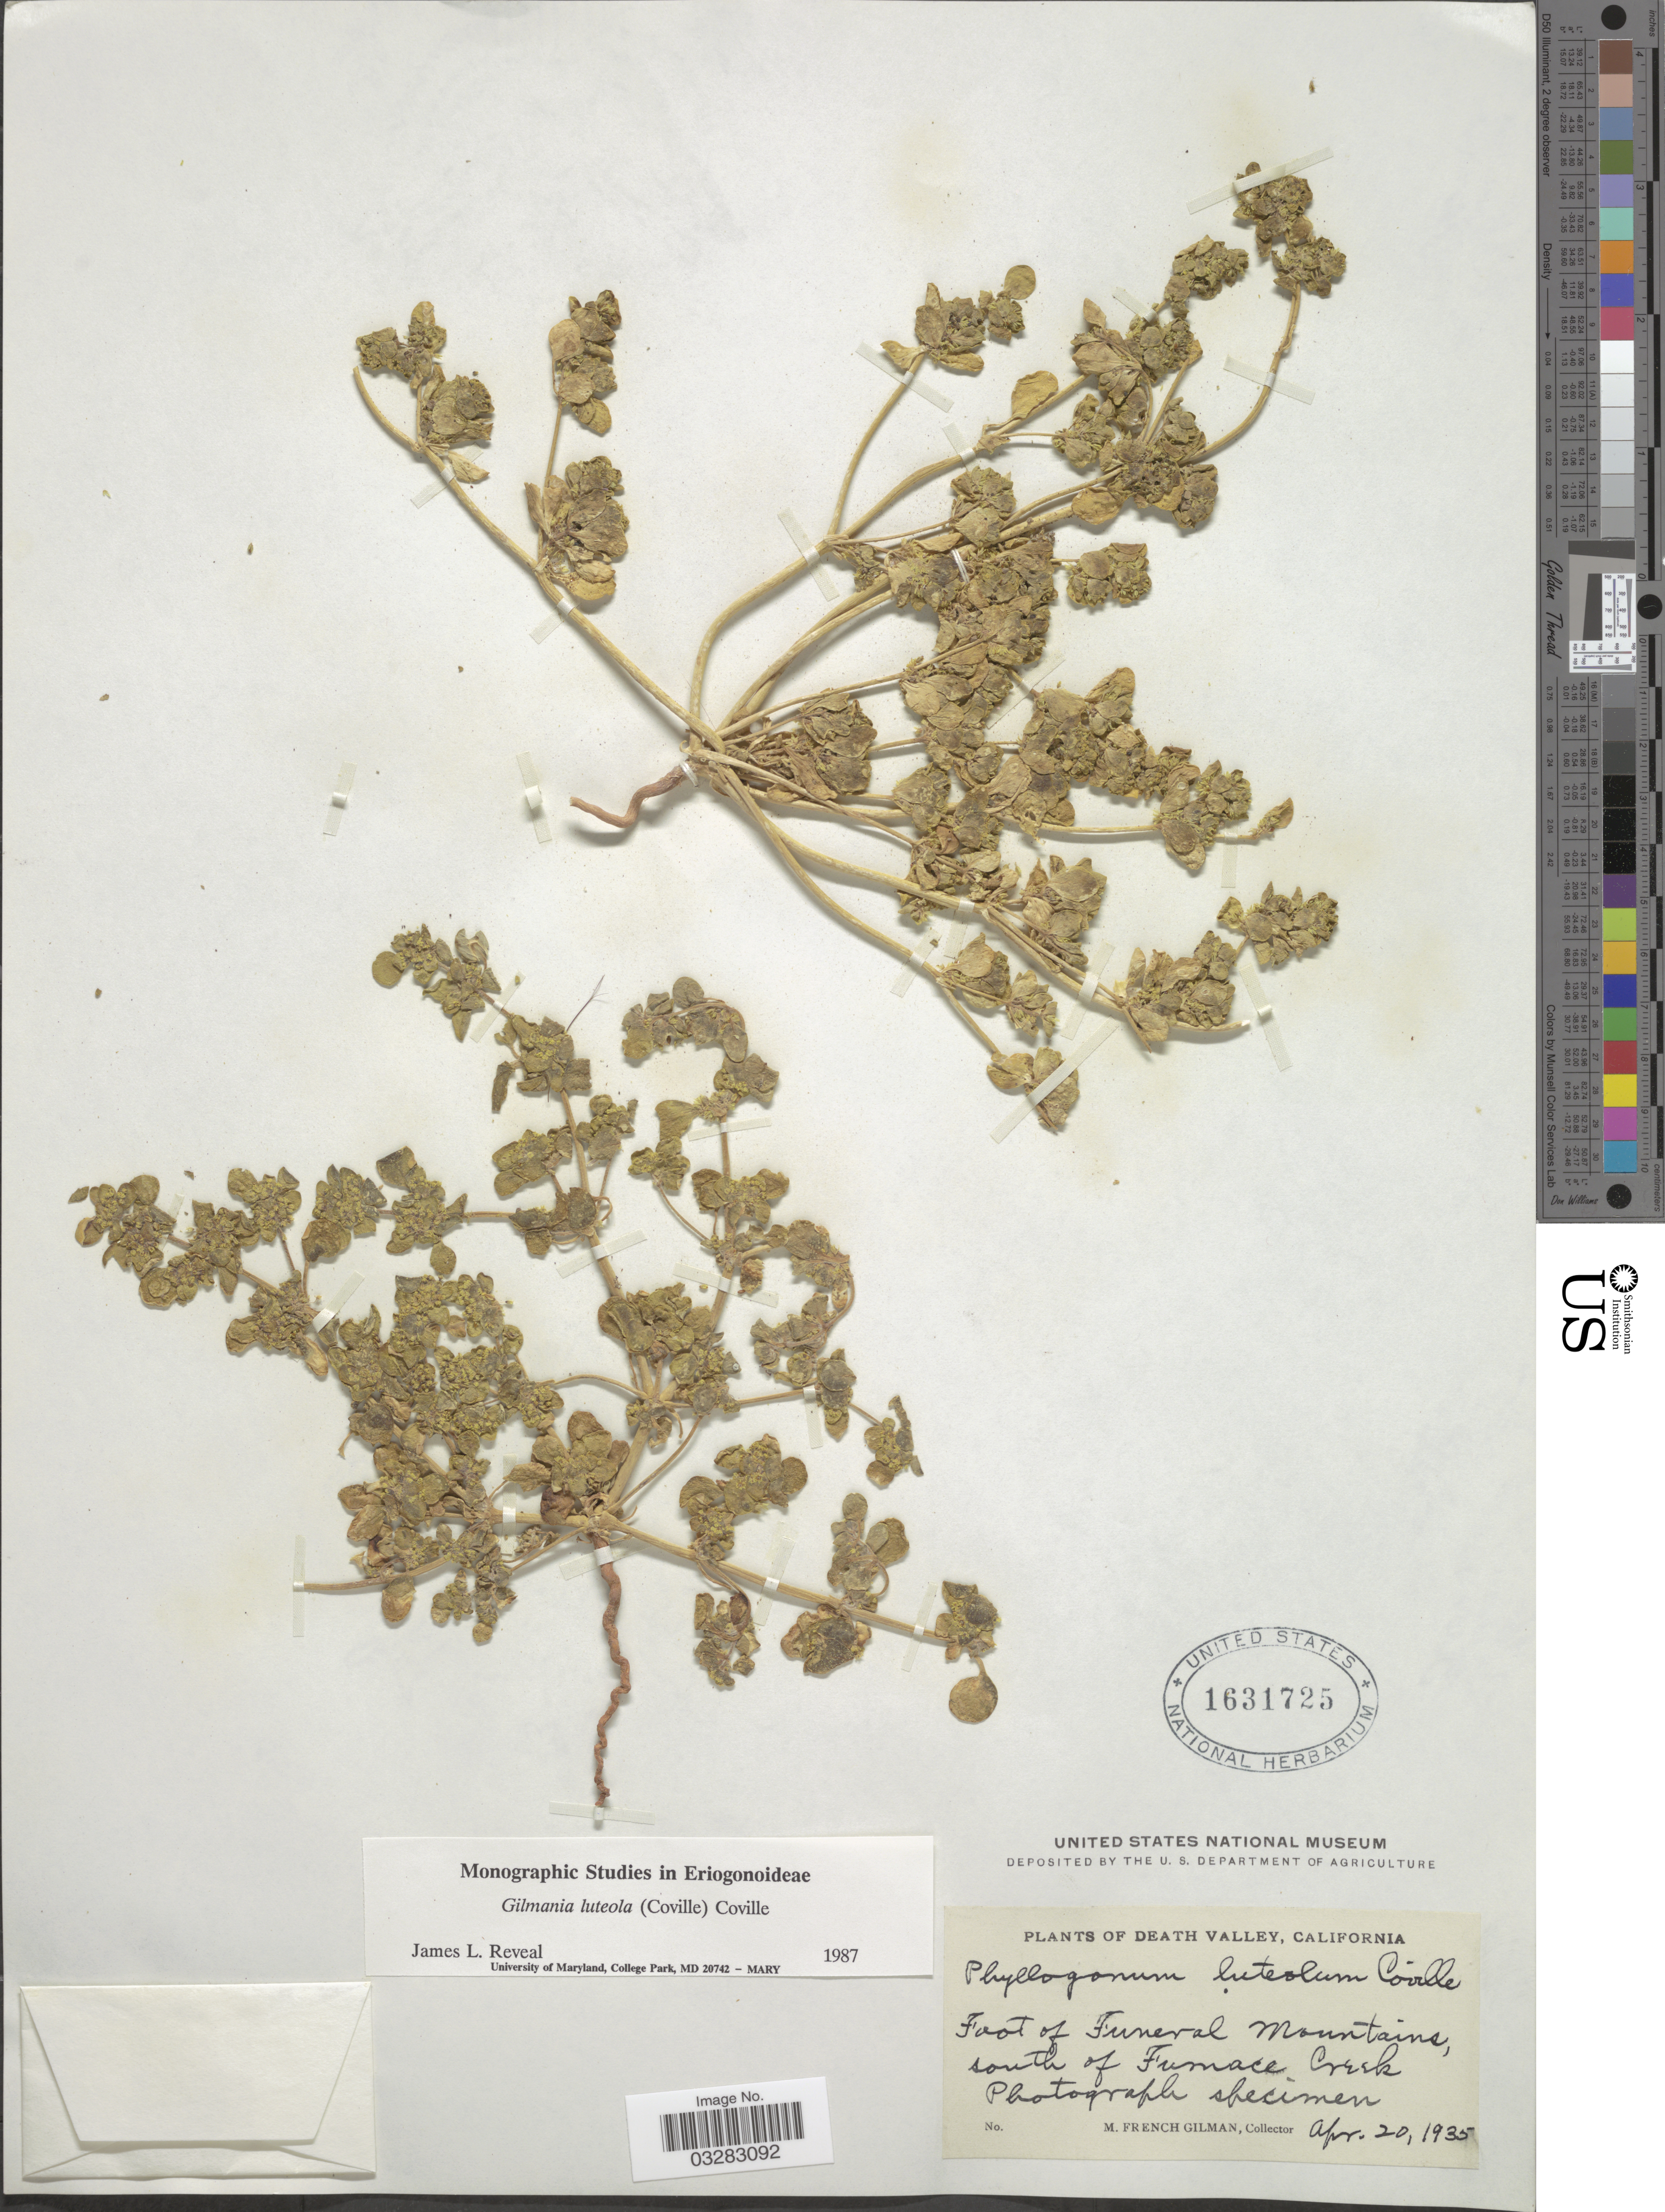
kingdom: Plantae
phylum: Tracheophyta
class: Magnoliopsida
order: Caryophyllales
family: Polygonaceae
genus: Gilmania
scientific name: Gilmania luteola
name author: (Coville) Coville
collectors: M. F. Gilman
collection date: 1935-04-20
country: United States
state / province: California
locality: Death Valley. Foot of Funeral Mountains, south of Furnace Creek.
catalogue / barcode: US 1631725